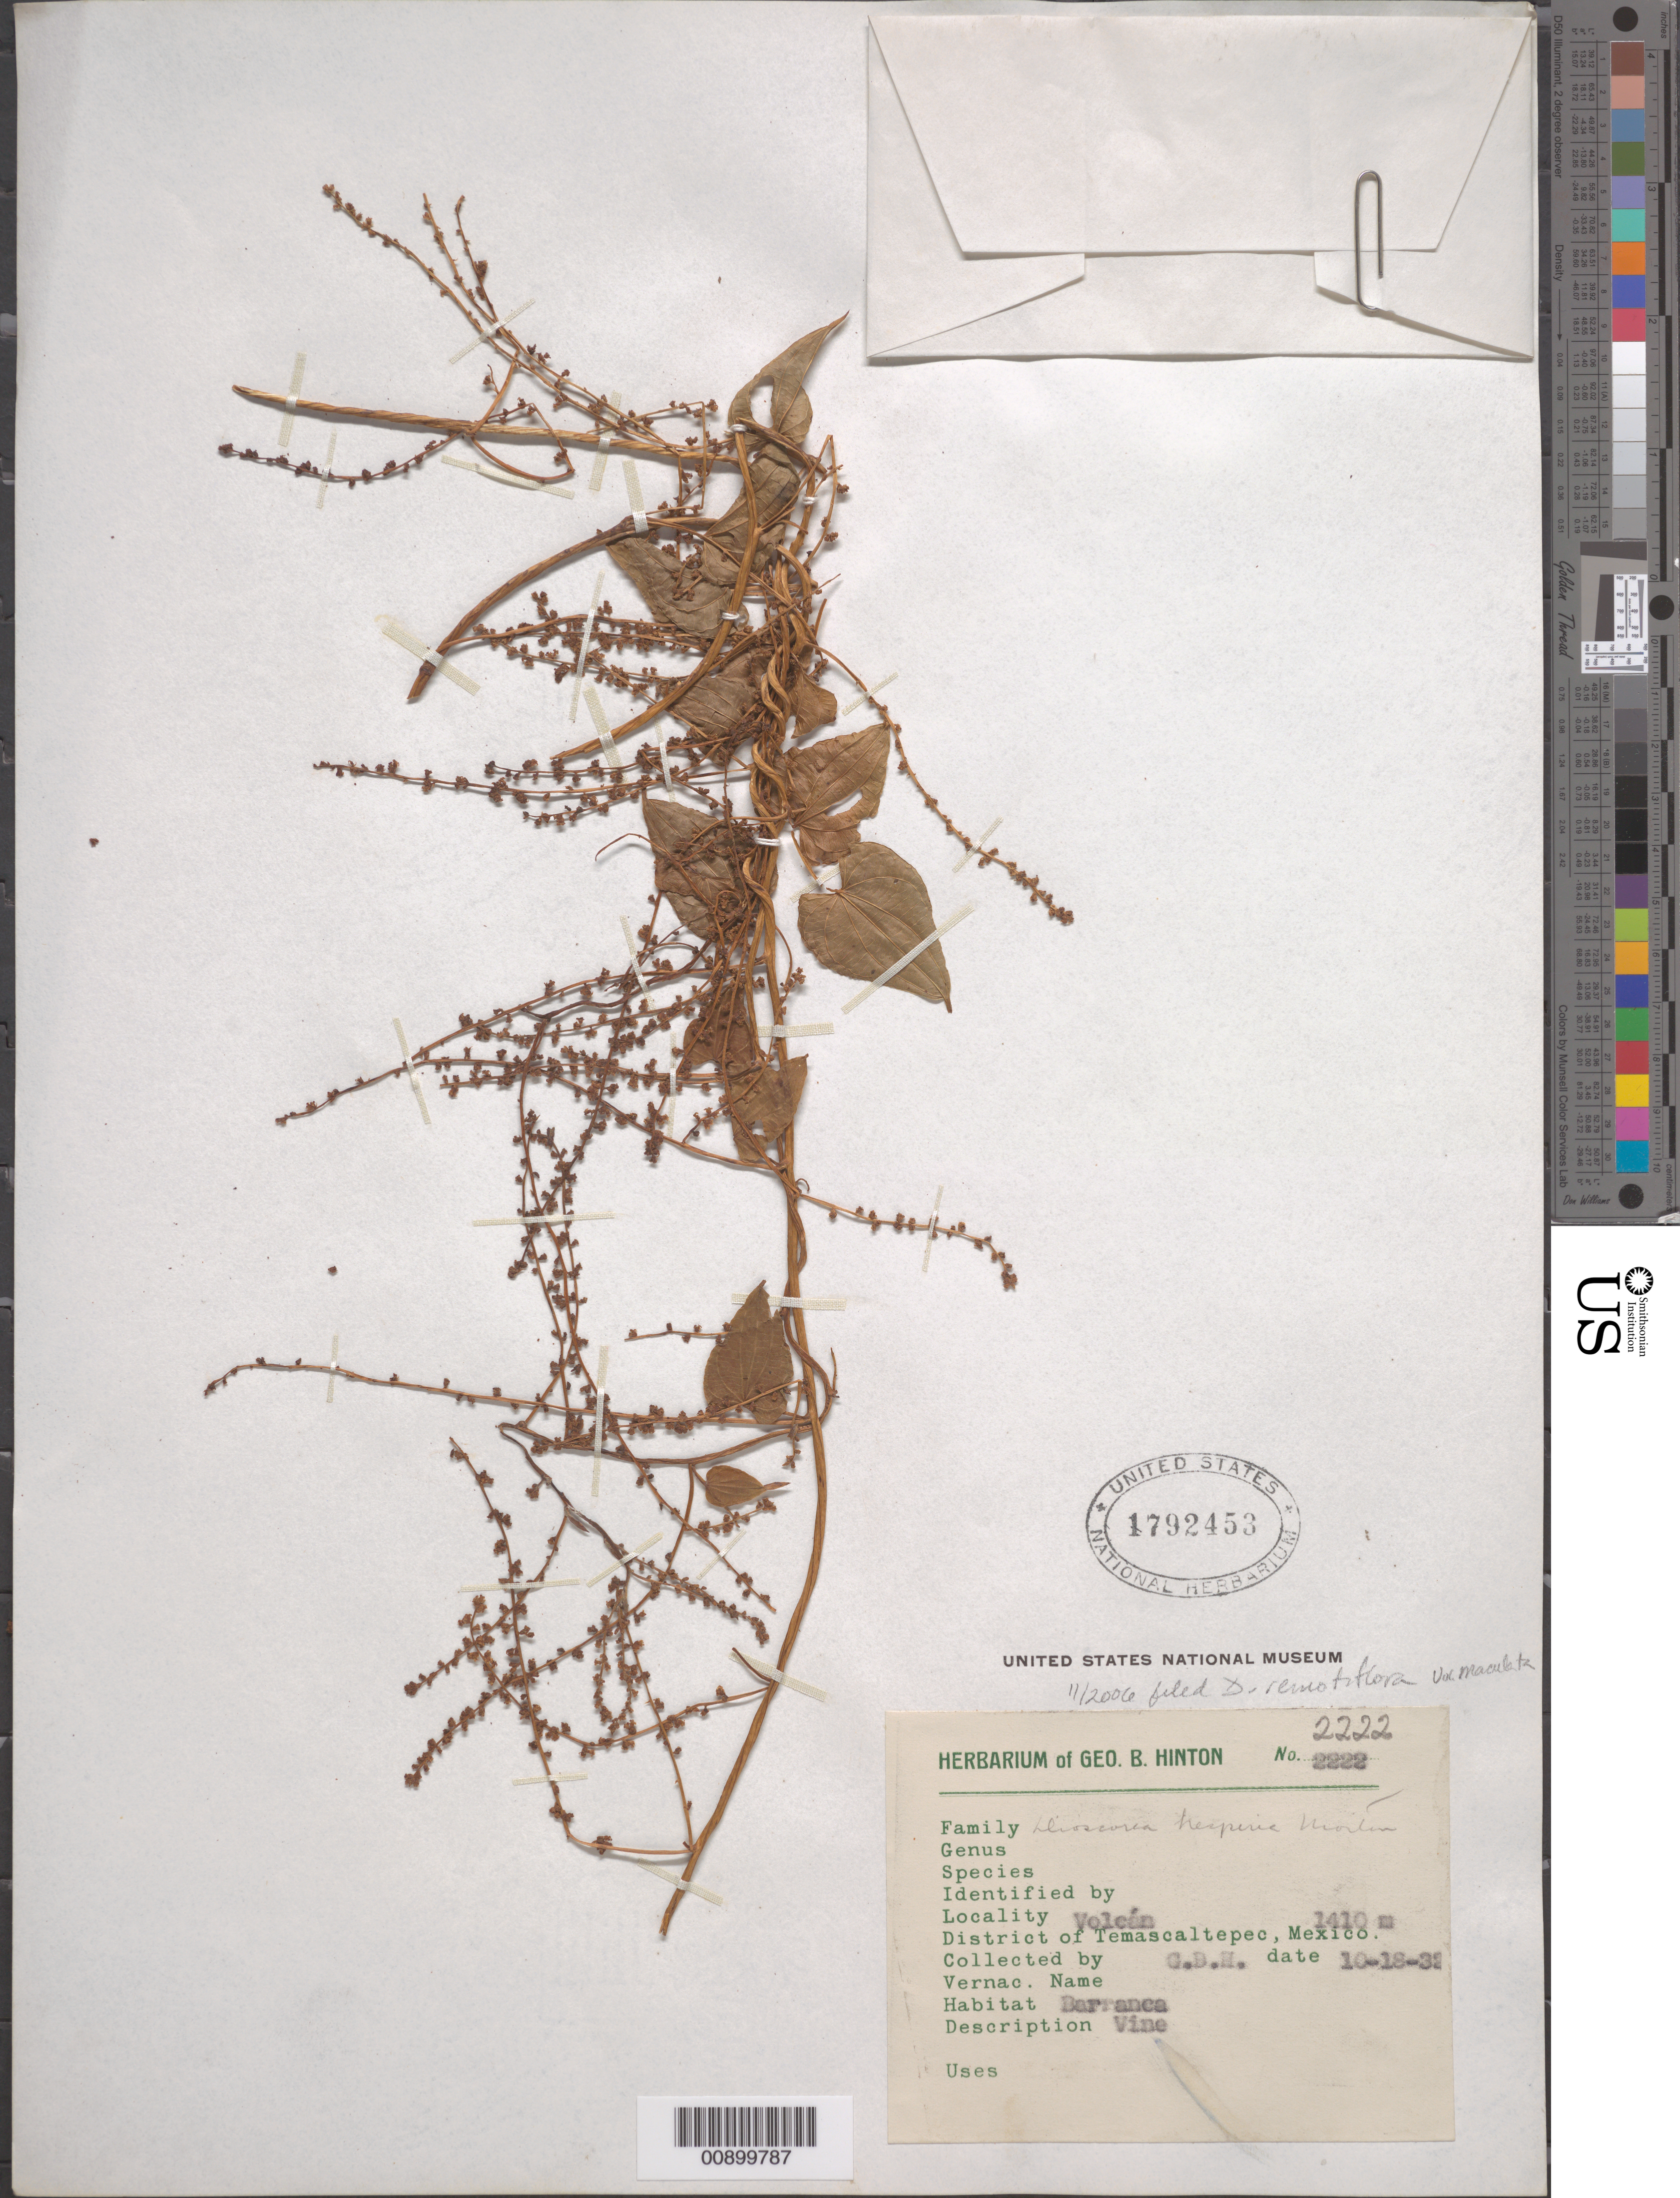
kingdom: Plantae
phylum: Tracheophyta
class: Liliopsida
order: Dioscoreales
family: Dioscoreaceae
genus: Dioscorea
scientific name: Dioscorea remotiflora var. maculata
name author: Uline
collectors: G. B. Hinton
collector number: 2222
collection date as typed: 18 Oct 1932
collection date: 1932-10-18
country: Mexico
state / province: México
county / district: Temascaltepec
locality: Volcán, District of Temascaltepec, State of México.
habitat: Barranca.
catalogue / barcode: US 1792453